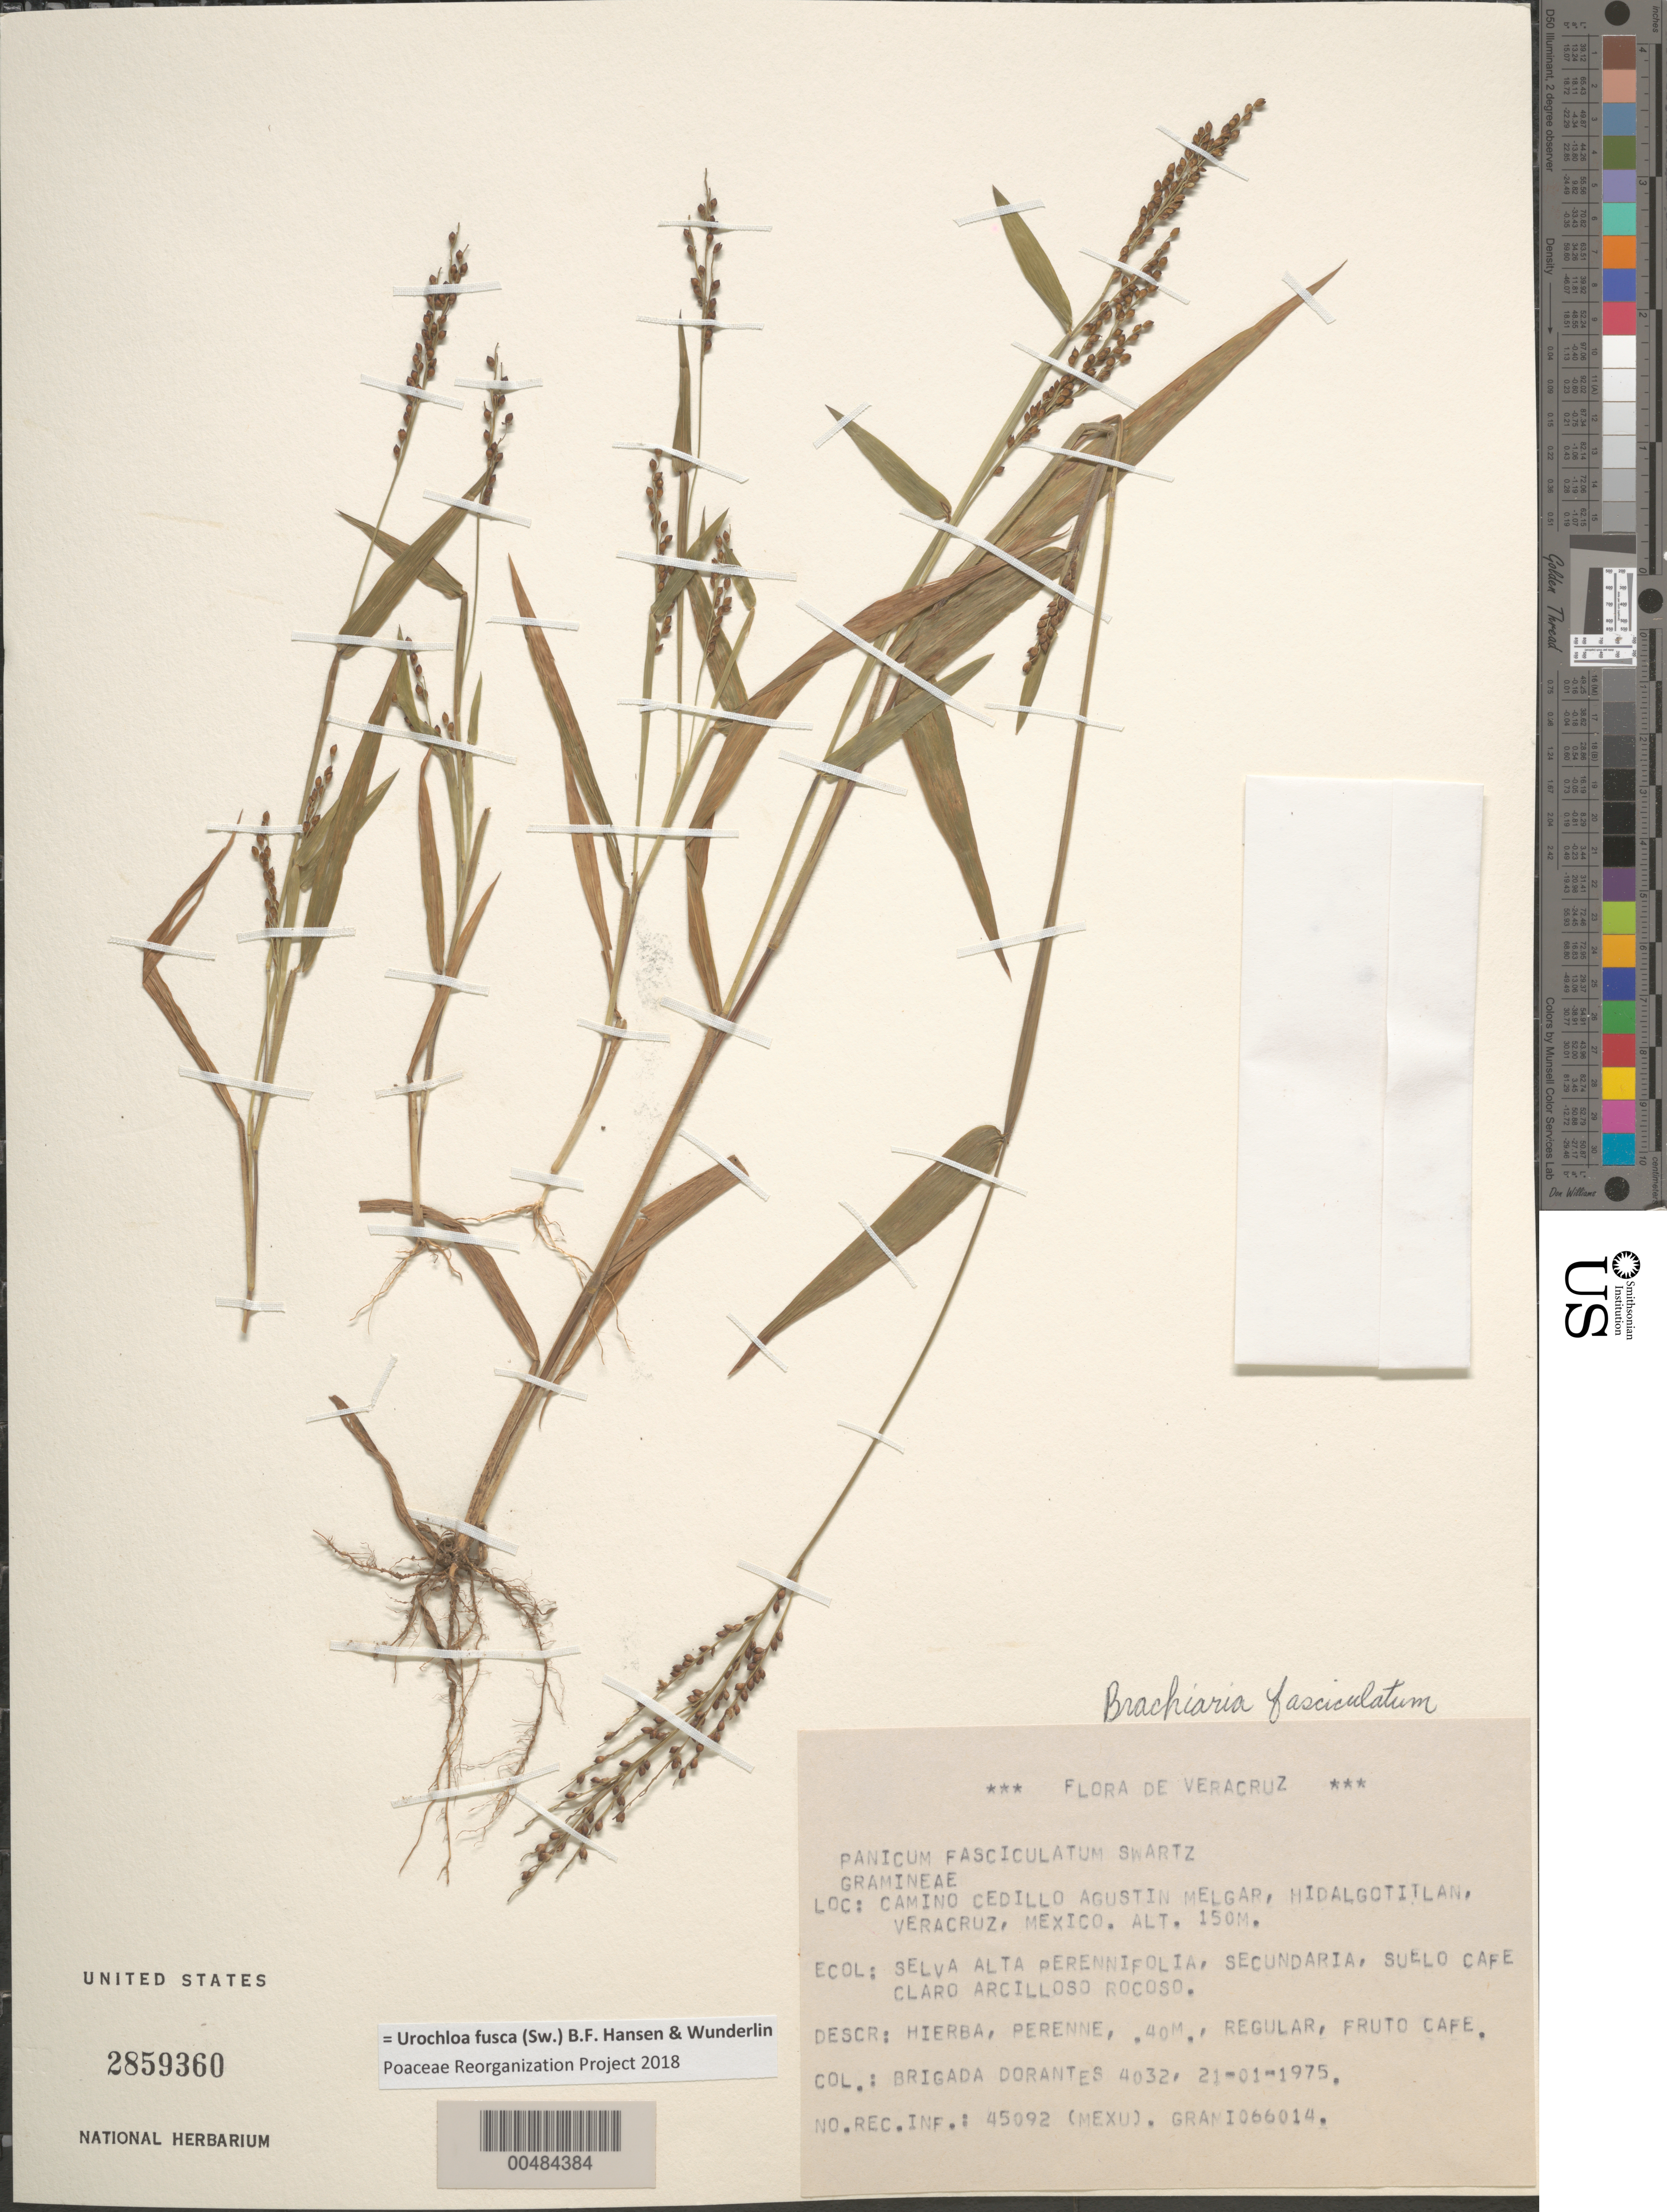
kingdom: Plantae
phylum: Tracheophyta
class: Liliopsida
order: Poales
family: Poaceae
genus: Brachiaria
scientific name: Brachiaria fasciculata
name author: (Sw.) Parodi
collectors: B. Dorantes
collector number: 4032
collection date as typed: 21 Jan 1975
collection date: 1975-01-21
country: Mexico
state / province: Veracruz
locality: Camino Cedillo Agustin Melgar, Hidalgotitlan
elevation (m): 150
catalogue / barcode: US 2859360